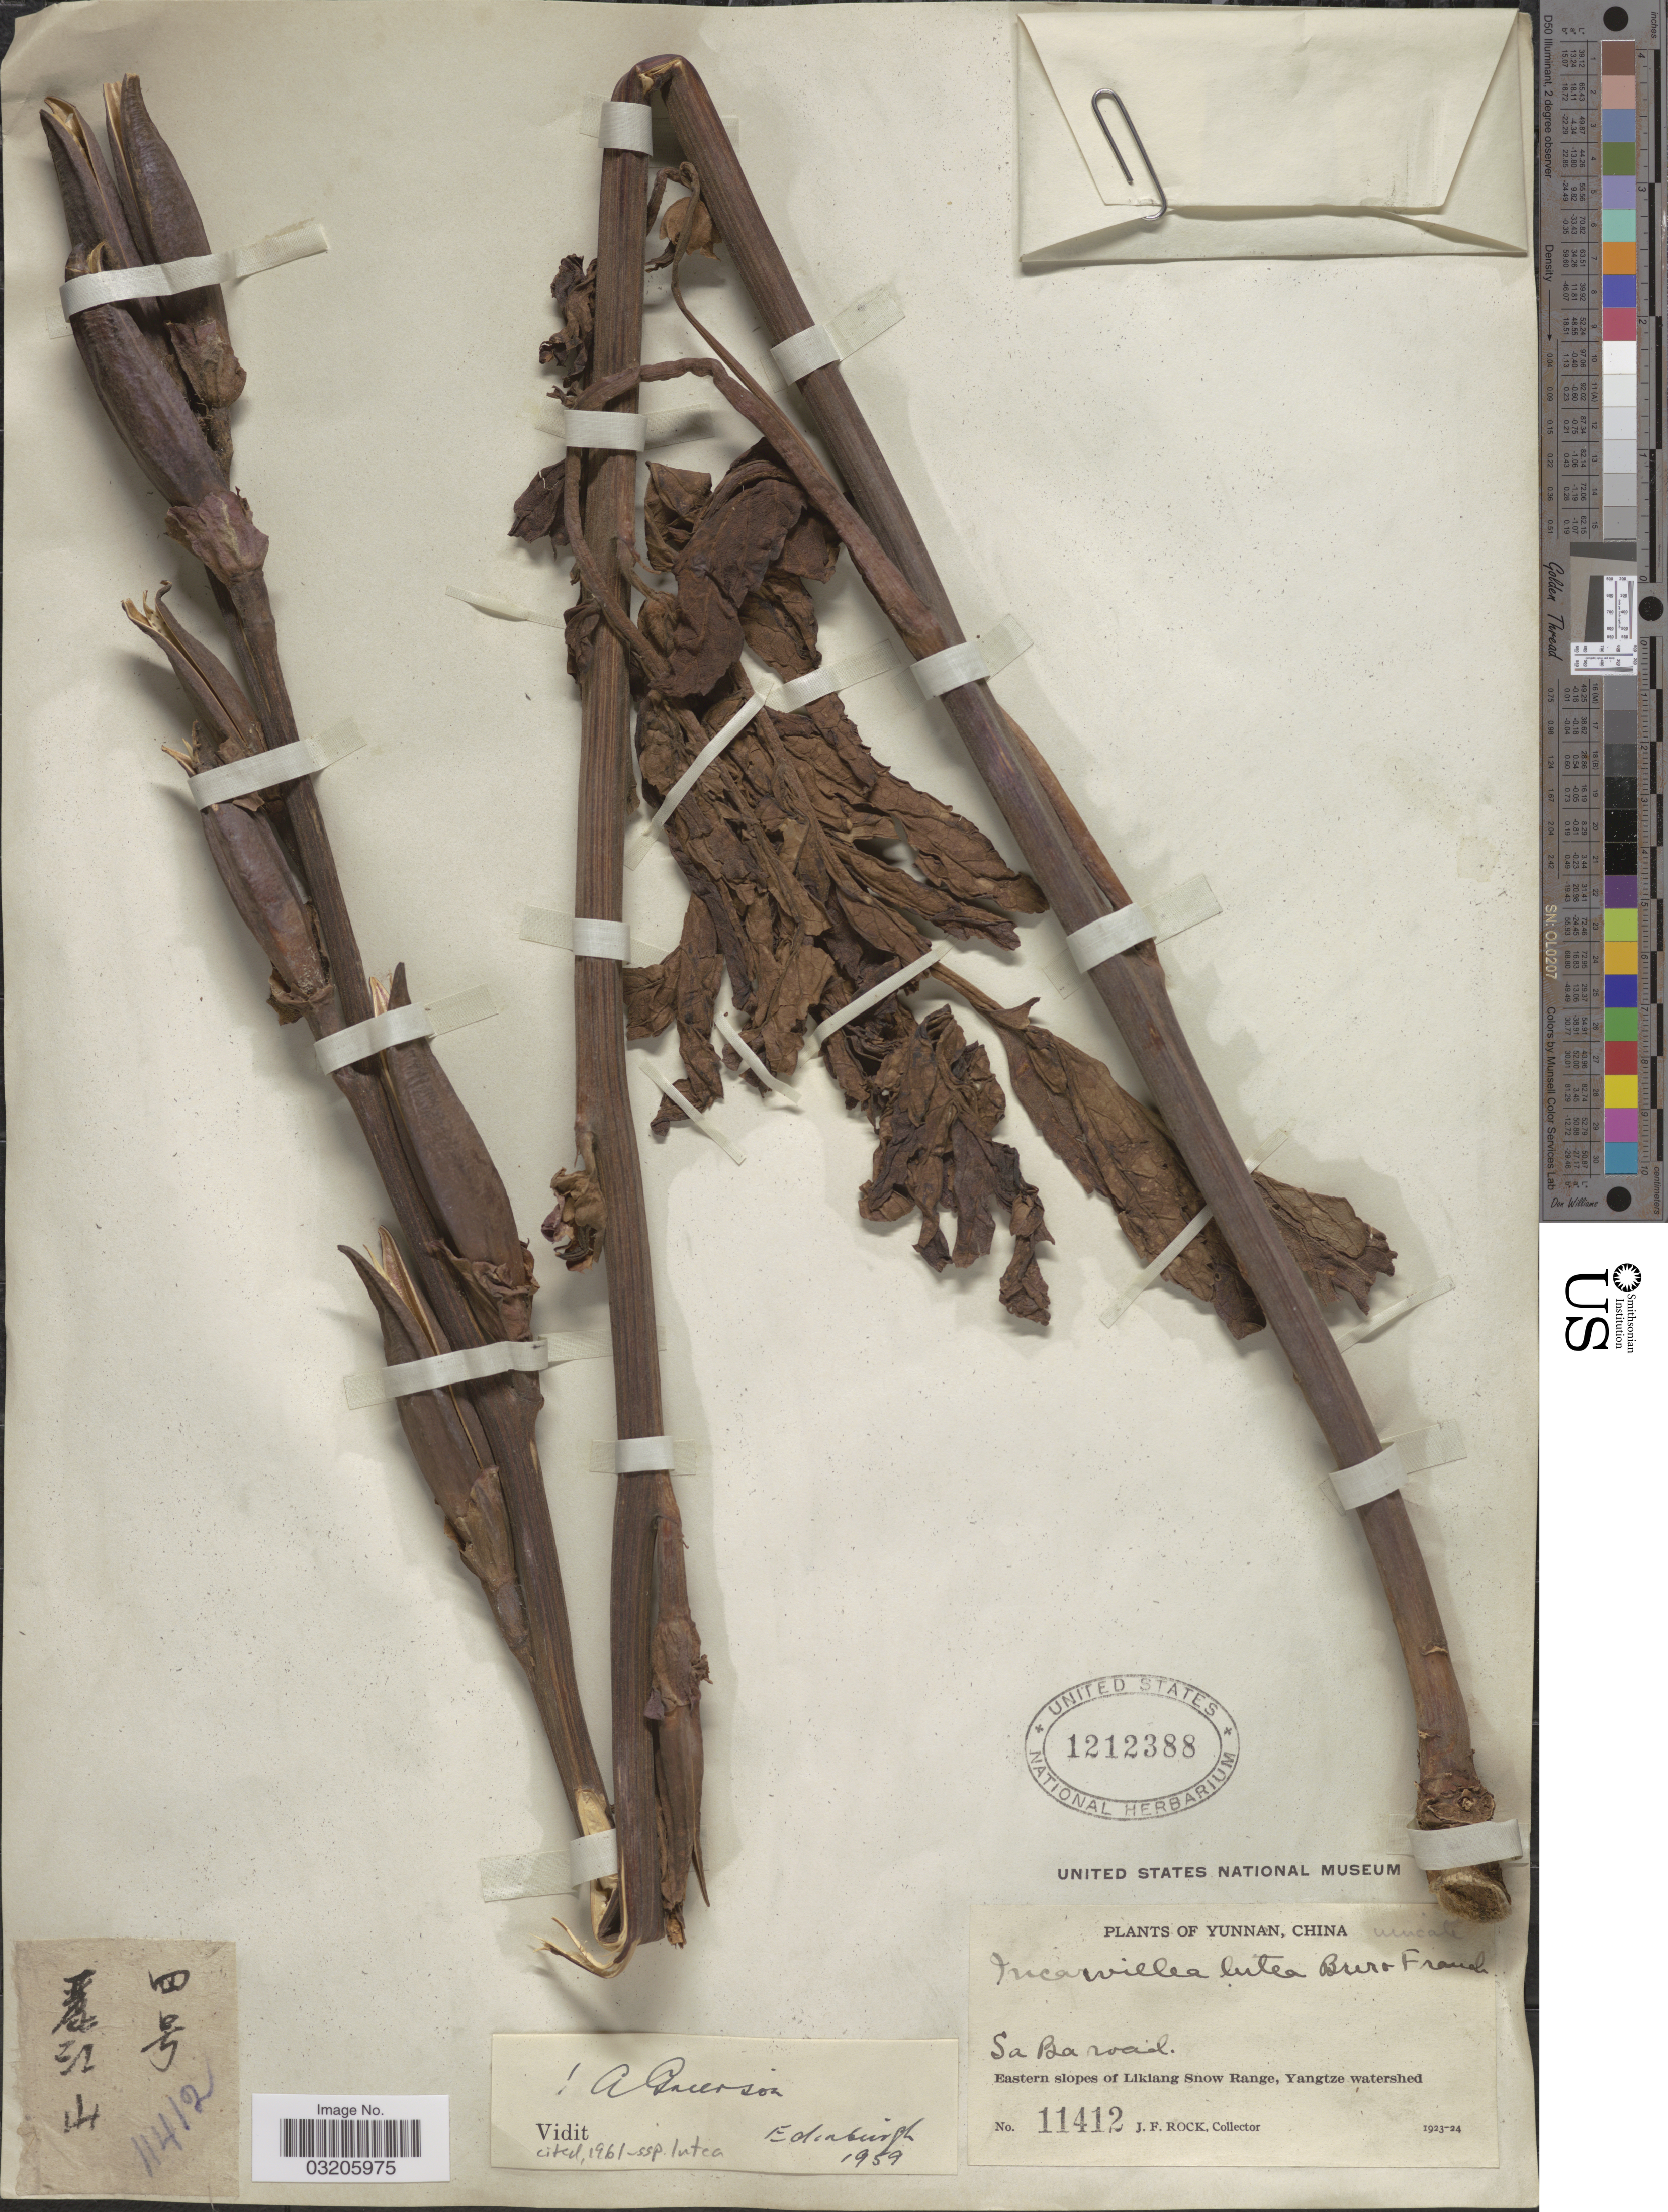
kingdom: Plantae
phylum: Tracheophyta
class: Magnoliopsida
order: Lamiales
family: Bignoniaceae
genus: Incarvillea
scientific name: Incarvillea lutea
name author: Bureau & Franch.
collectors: J. Rock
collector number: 11412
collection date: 1923/1924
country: China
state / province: Yunnan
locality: Sa Ba road. Eastern slopes of Likiang Snow Range, Yangtze watershed.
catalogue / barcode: US 1212388